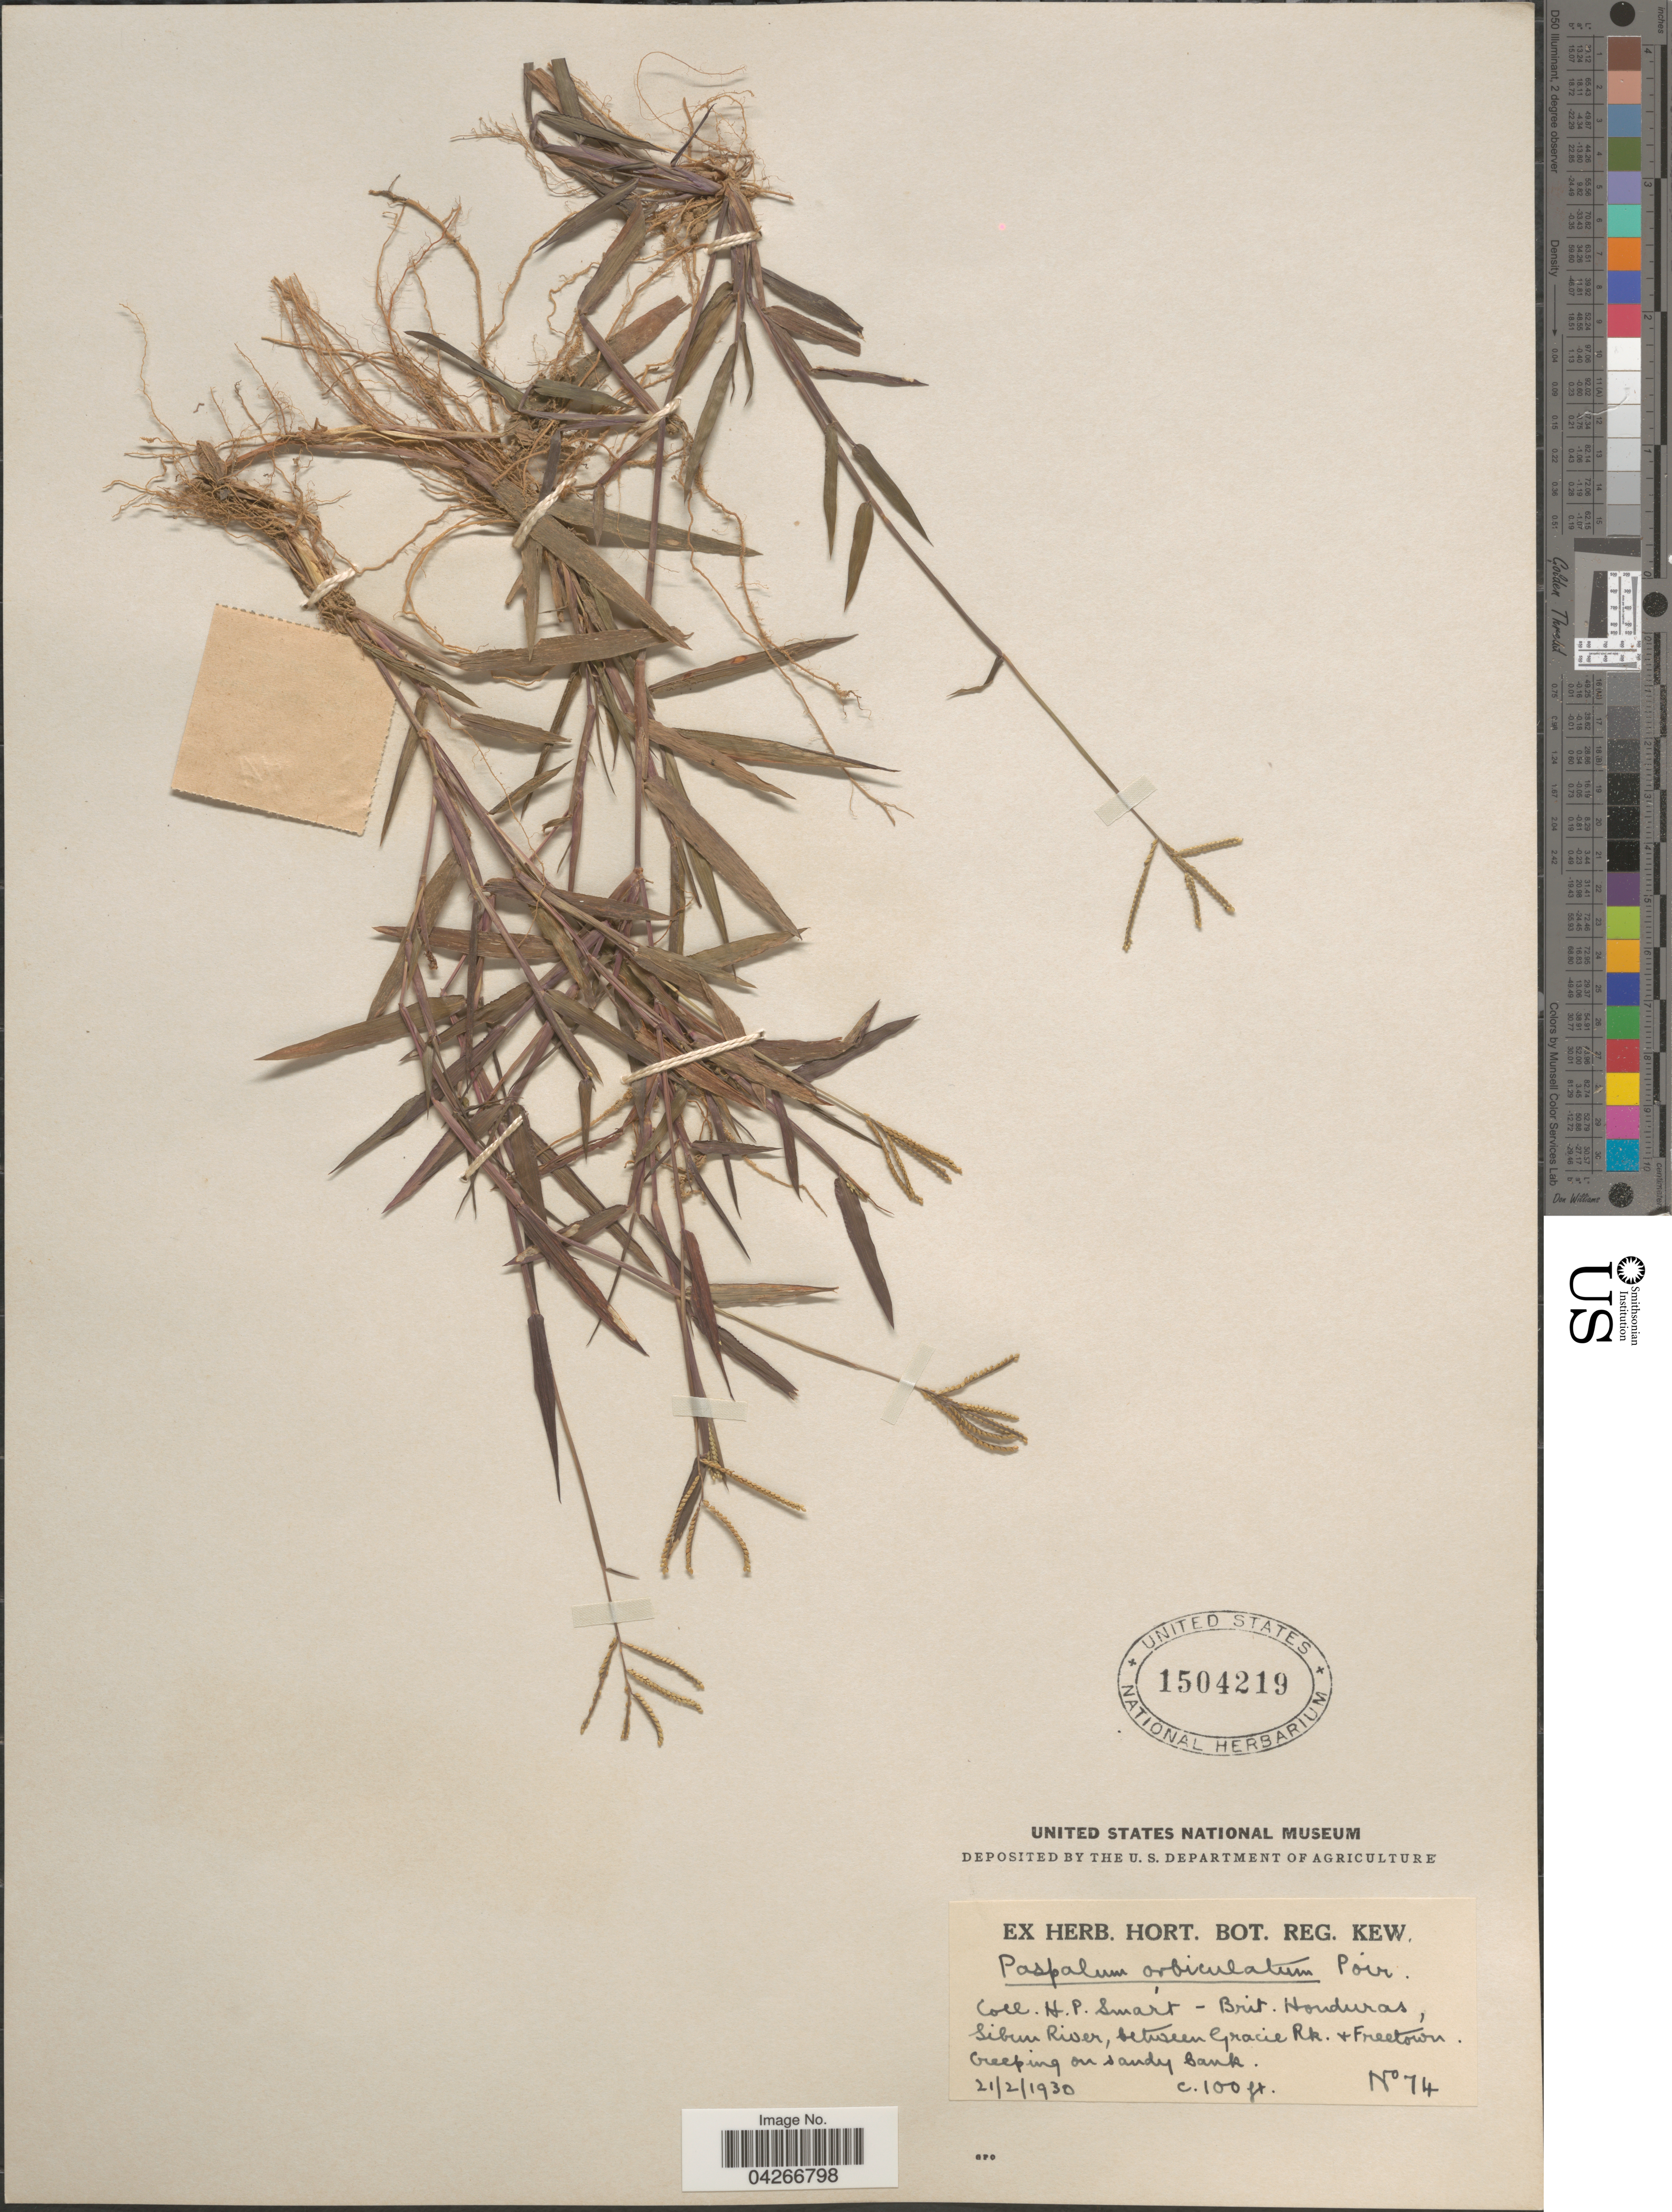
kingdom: Plantae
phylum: Tracheophyta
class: Liliopsida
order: Poales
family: Poaceae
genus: Paspalum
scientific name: Paspalum orbiculatum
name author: Poir. in Lam.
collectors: H. Smart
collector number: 74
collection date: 1930-02-21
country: Belize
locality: Brit. Honduras, Sibun River, between Gracie Rk. & Freetown.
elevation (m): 30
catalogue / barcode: US 1504219